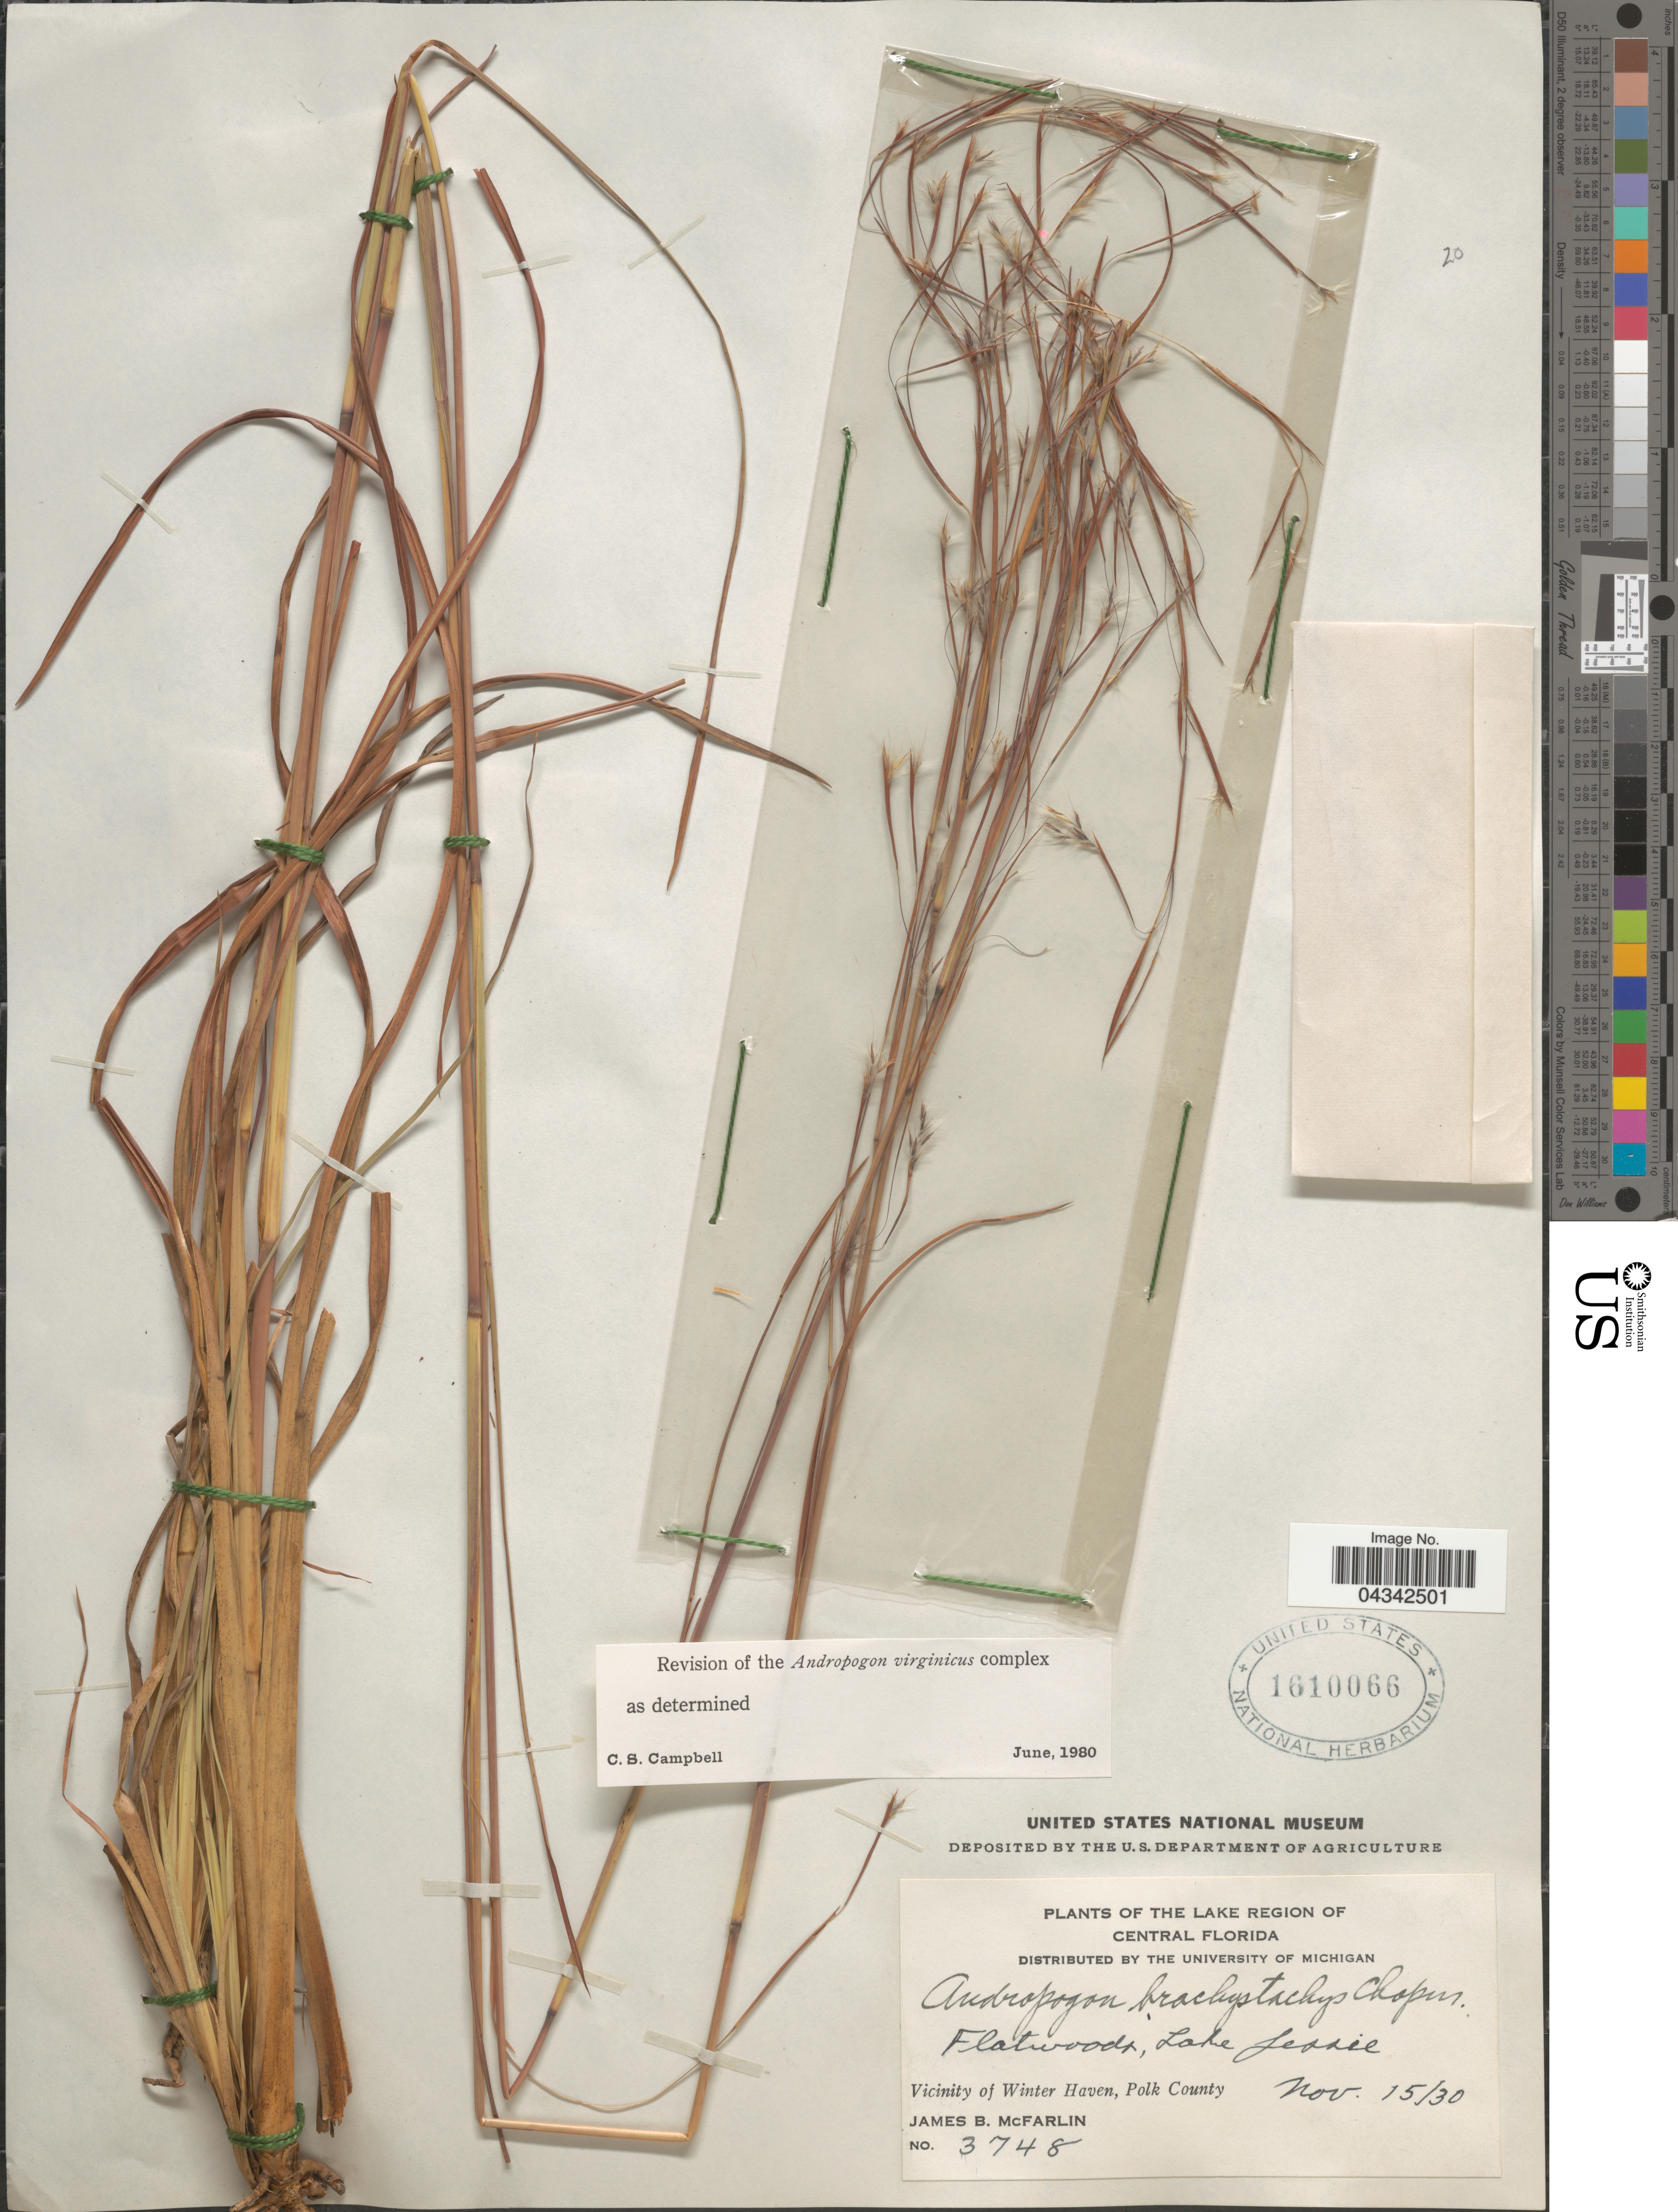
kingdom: Plantae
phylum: Tracheophyta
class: Liliopsida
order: Poales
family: Poaceae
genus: Andropogon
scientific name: Andropogon brachystachyus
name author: Chapm.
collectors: J. McFarlin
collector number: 3748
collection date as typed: Transcribed d/m/y: 15/11/30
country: United States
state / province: Florida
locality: The Lake Region of Central Florida. Flatwoods, Lake Jessie. Vicinity of Winter Haven, Polk County.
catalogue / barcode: US 1610066